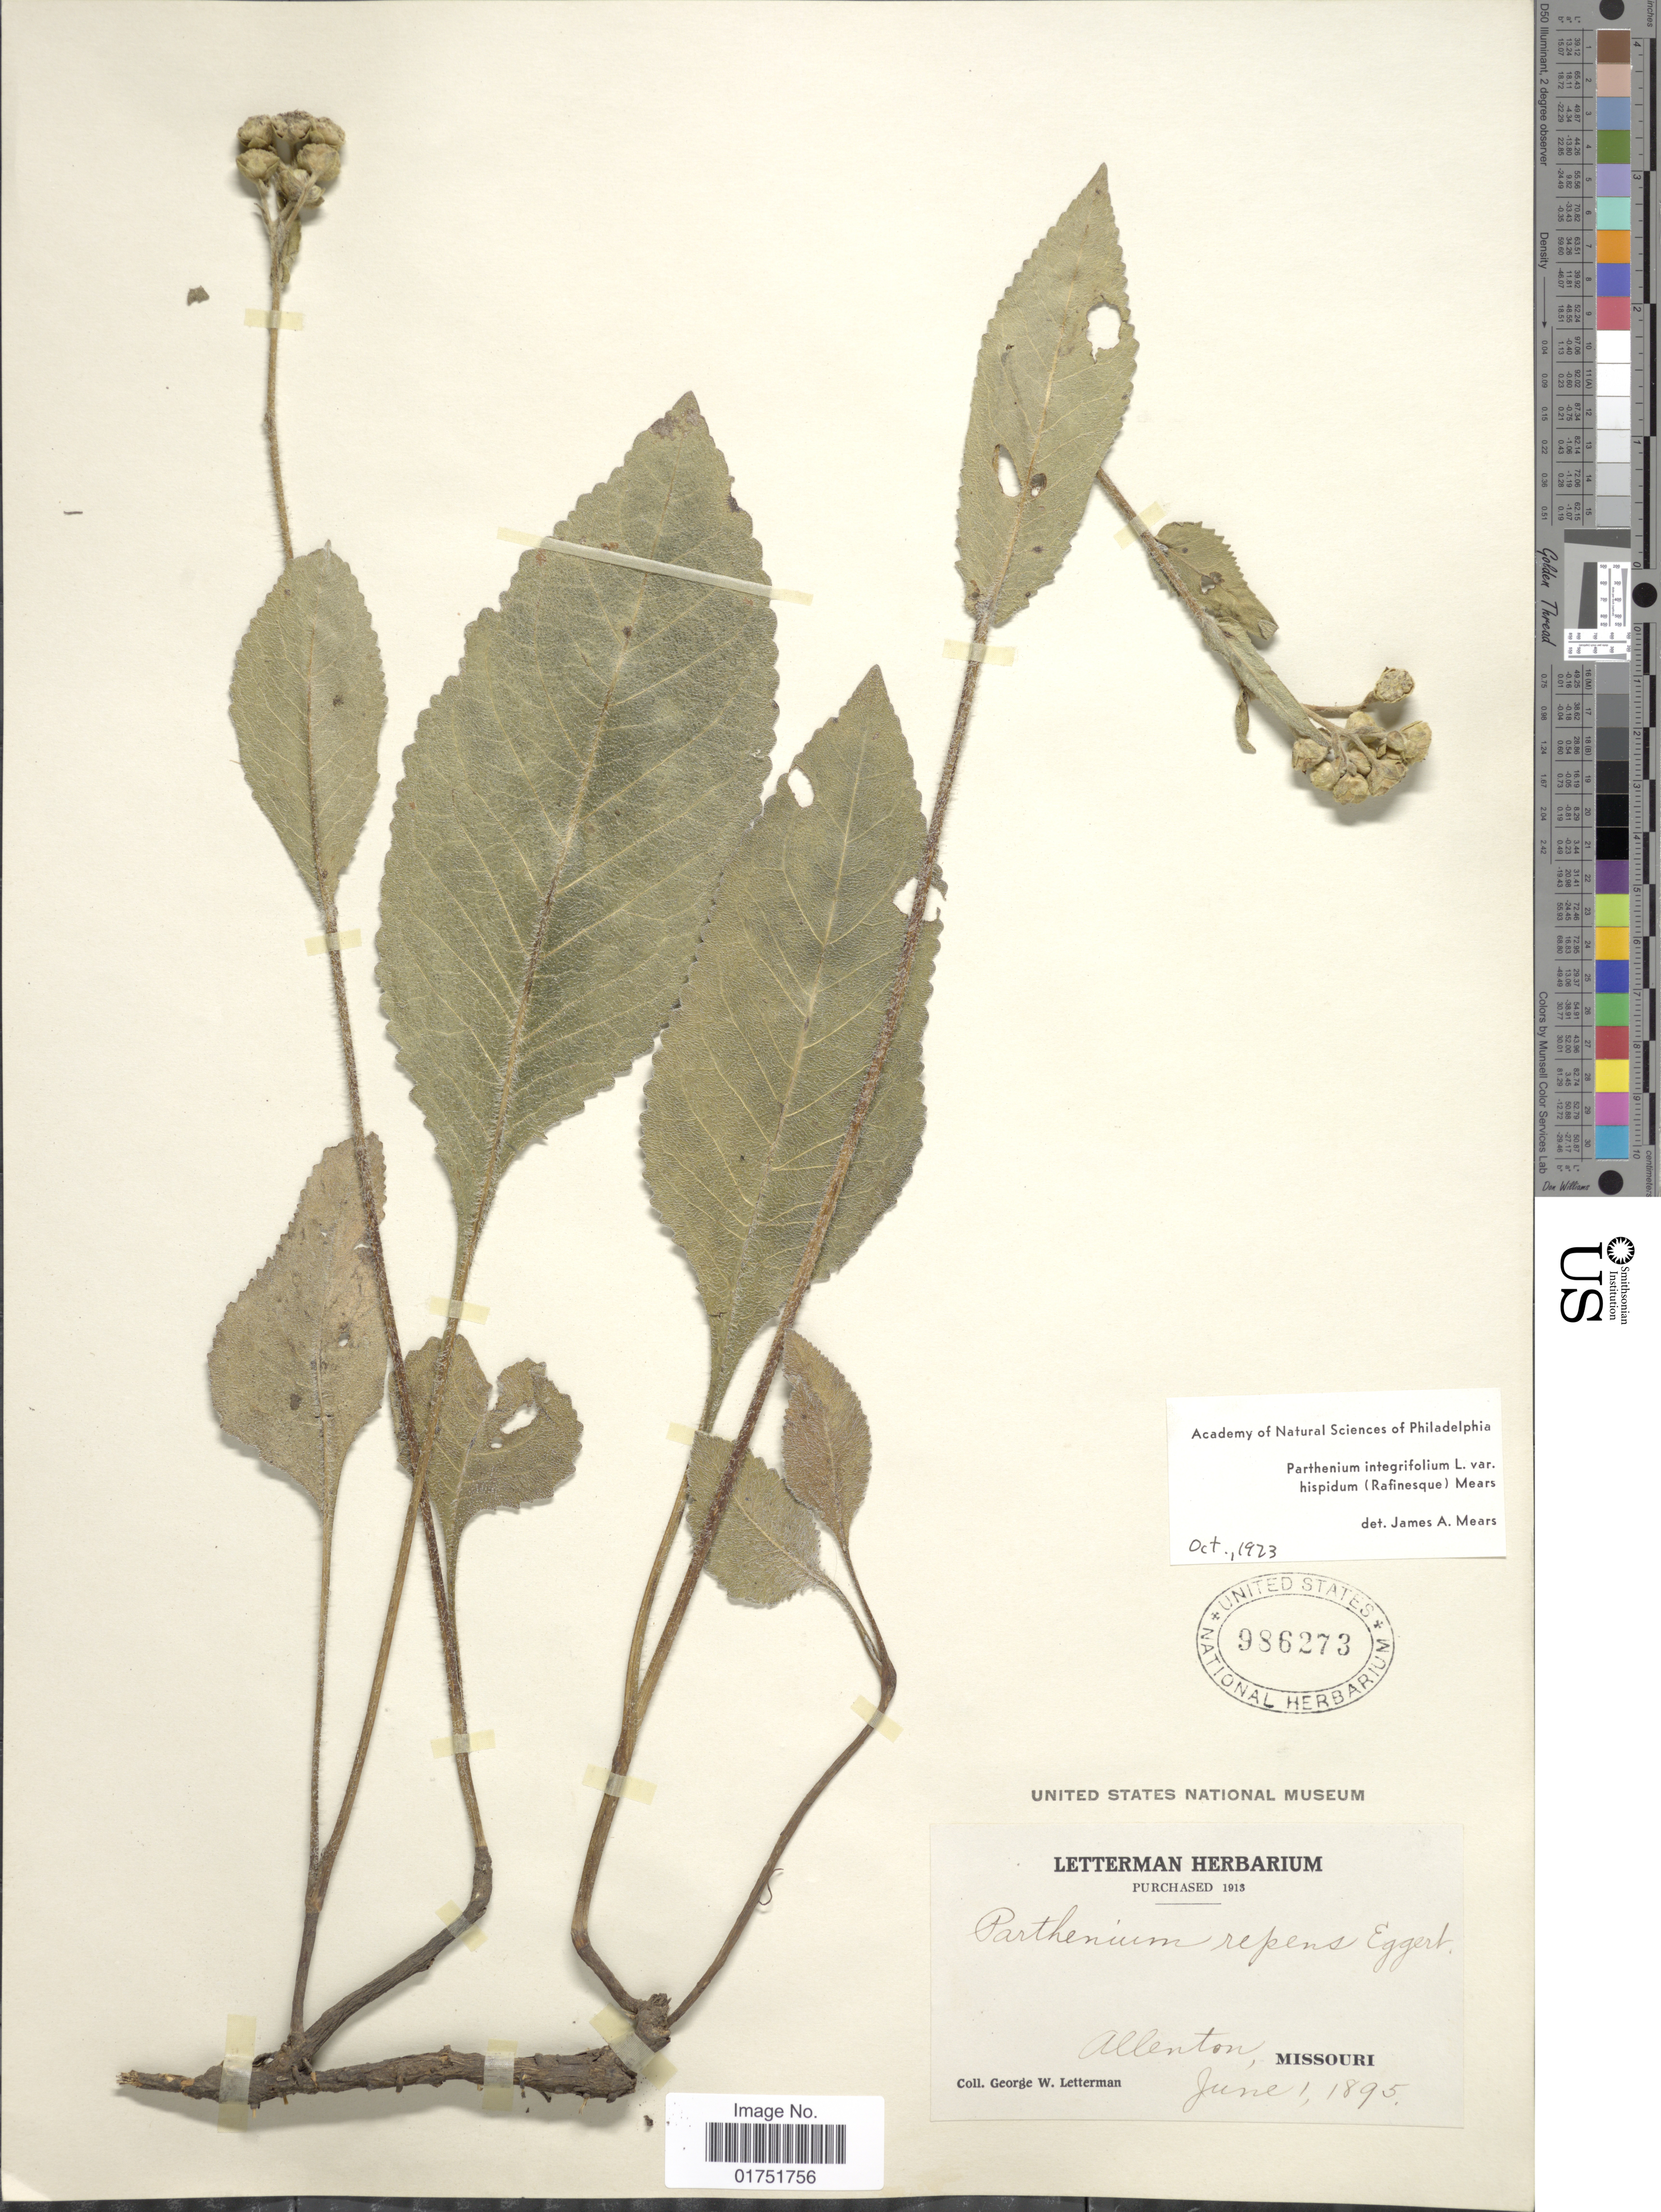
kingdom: Plantae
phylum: Tracheophyta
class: Magnoliopsida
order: Asterales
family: Asteraceae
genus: Parthenium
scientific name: Parthenium hispidum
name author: Raf.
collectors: G. W. Letterman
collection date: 1895-06-01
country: United States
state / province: Missouri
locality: Allenton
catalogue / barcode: US 986273